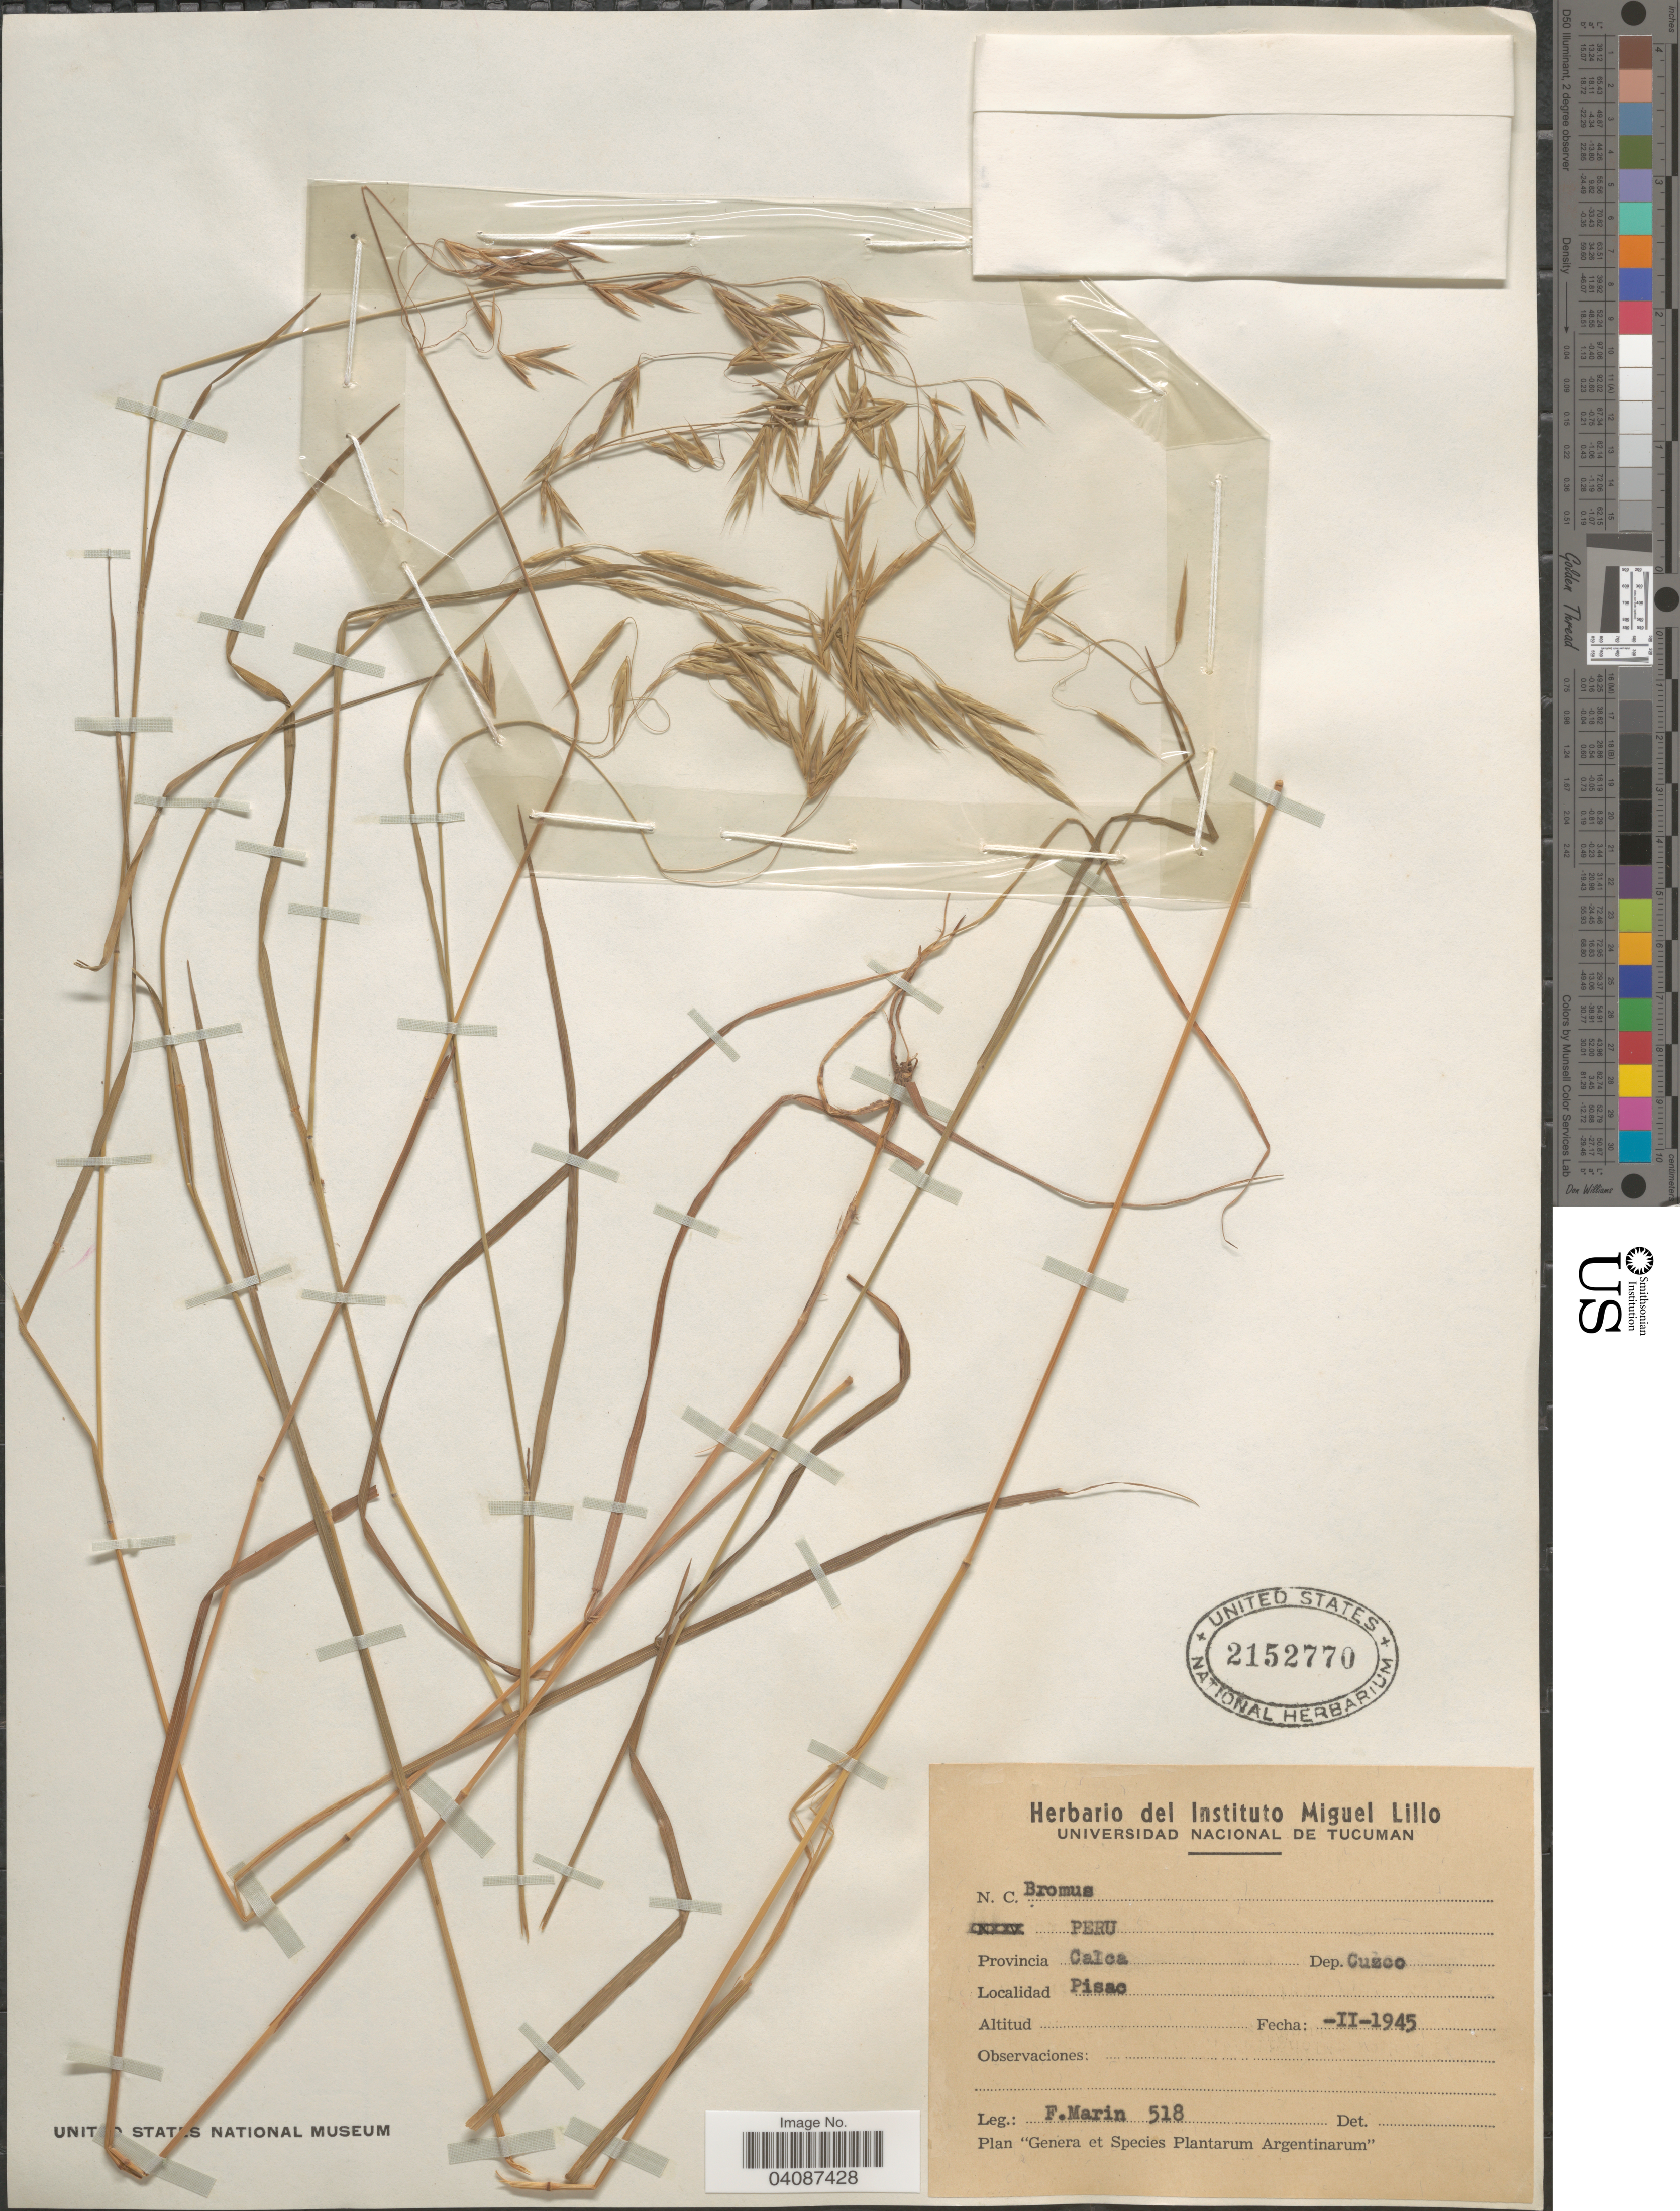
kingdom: Plantae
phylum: Tracheophyta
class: Liliopsida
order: Poales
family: Poaceae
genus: Bromus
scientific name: Bromus sp.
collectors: F. Marin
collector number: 518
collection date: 1945-02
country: Peru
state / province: Cusco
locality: Provincia Calca. Dep. Cusco. Pisac.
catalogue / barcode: US 2152770